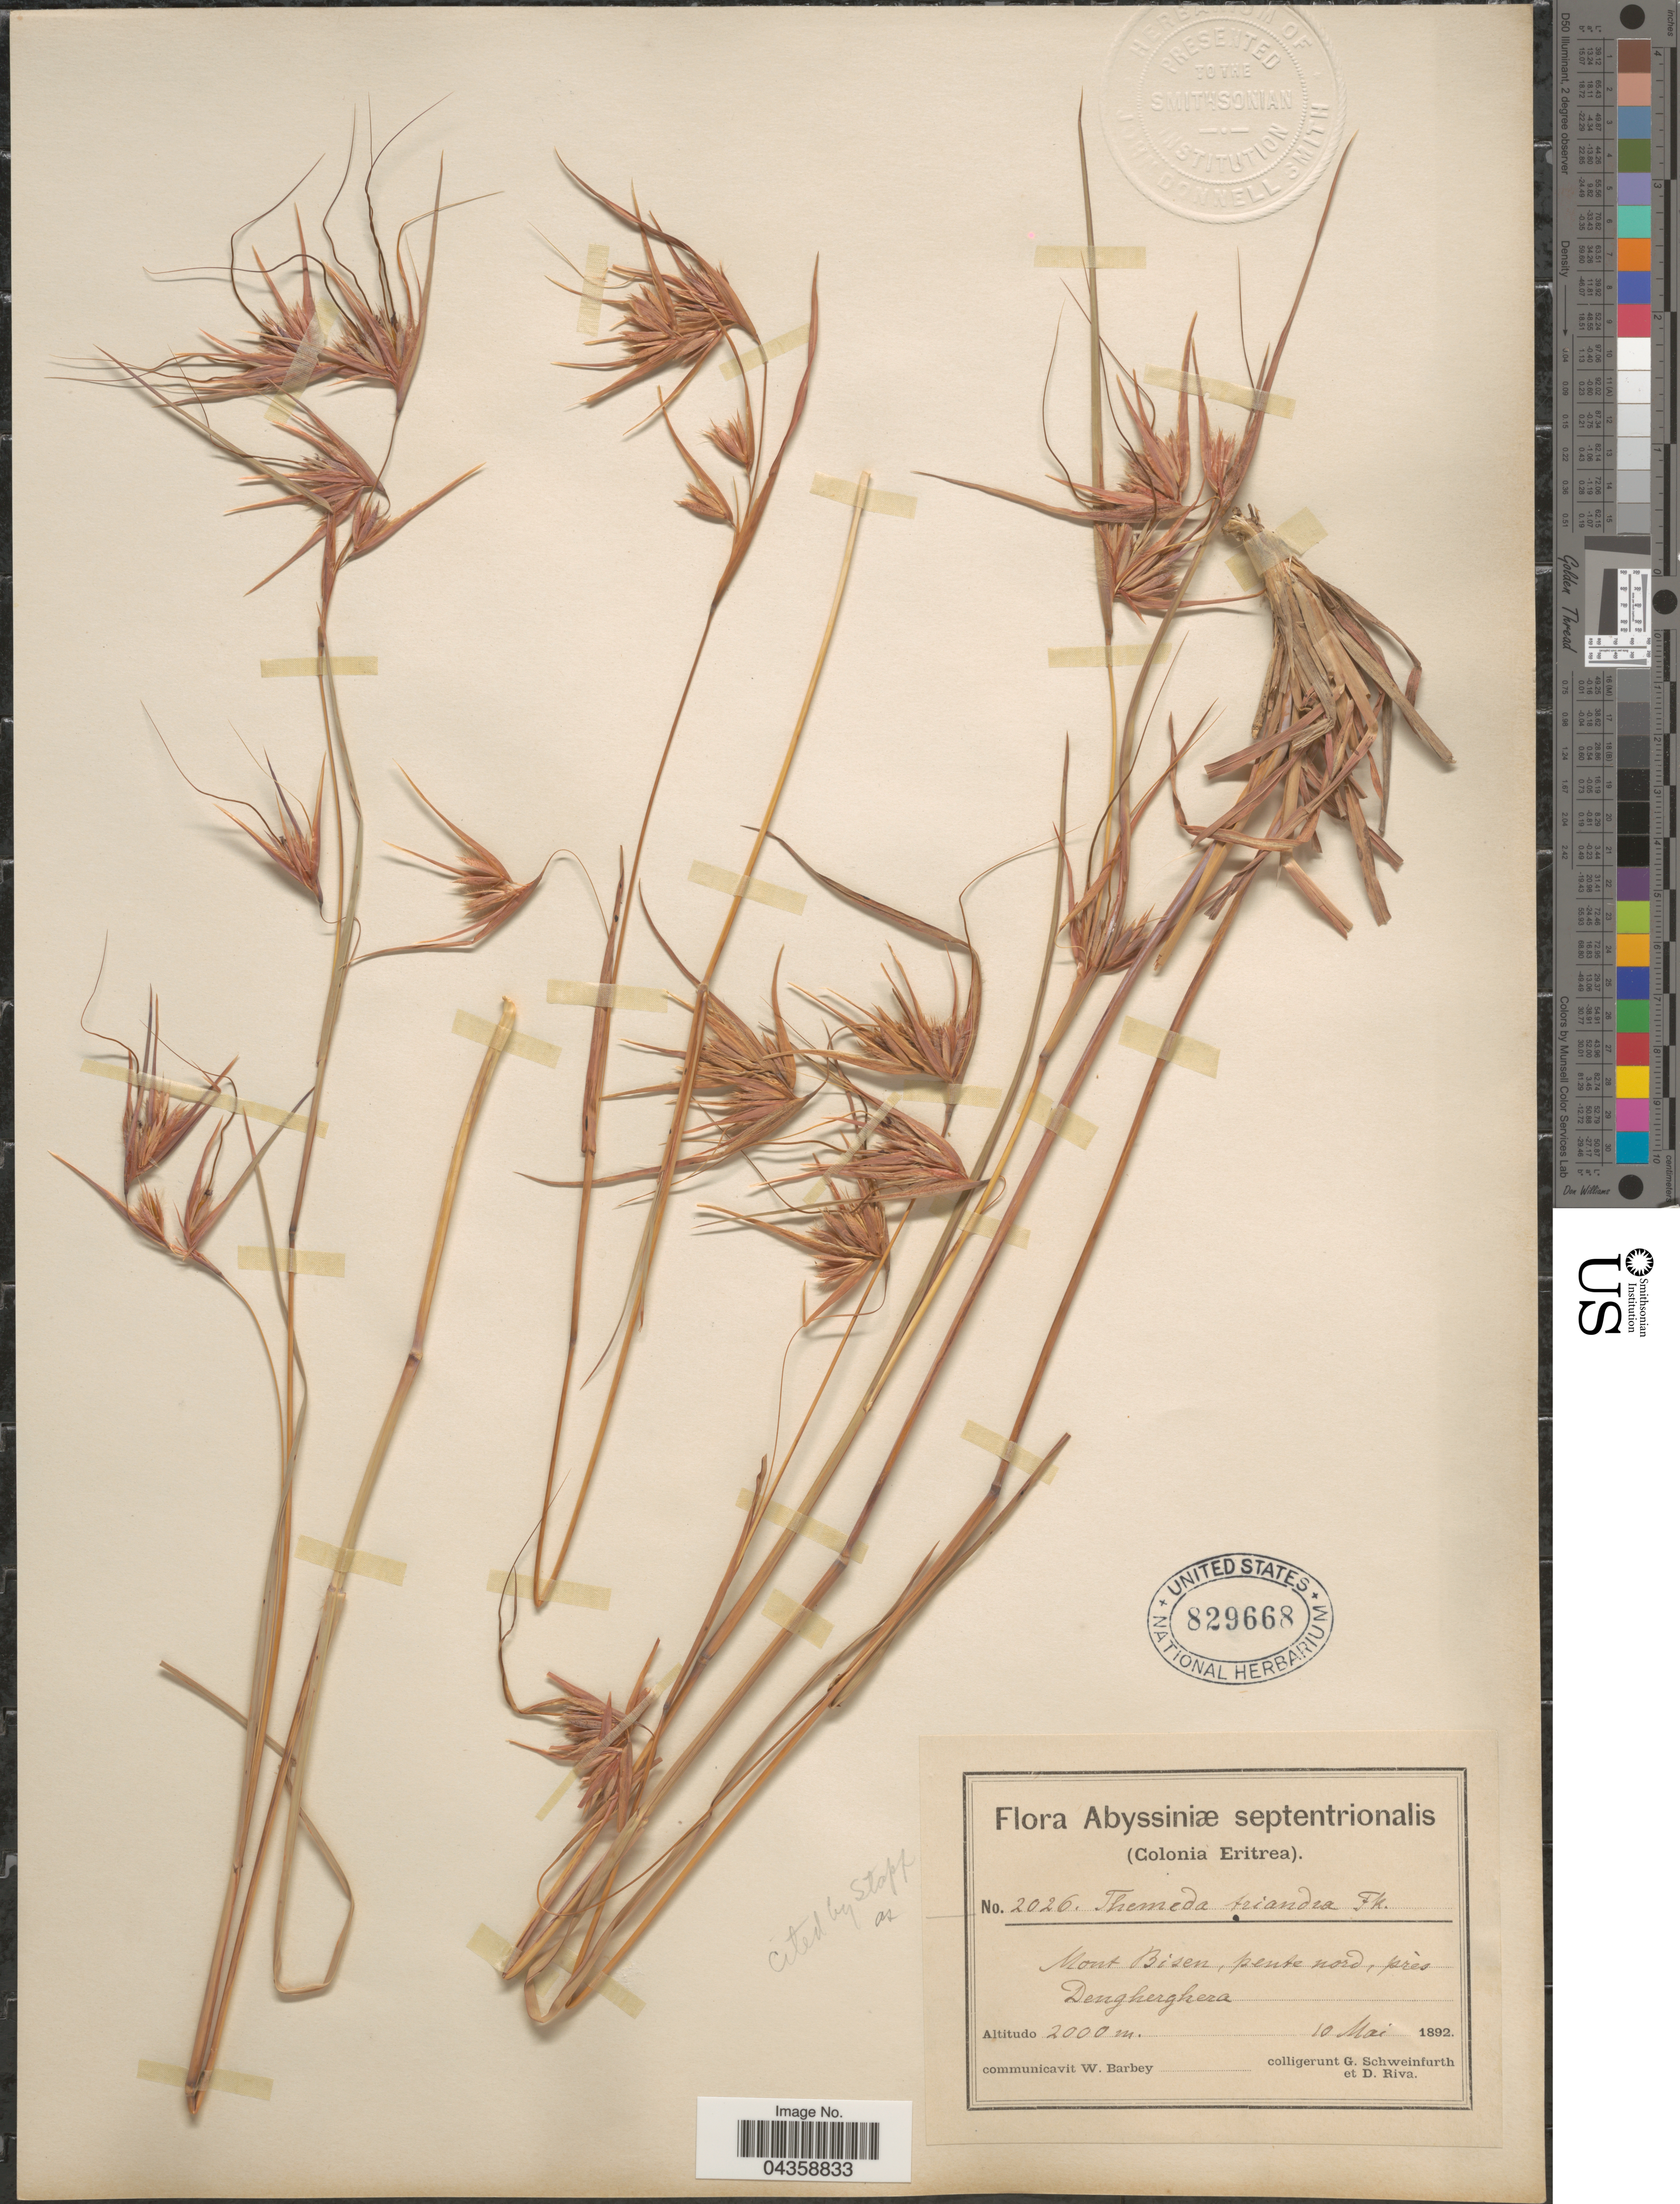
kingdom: Plantae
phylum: Tracheophyta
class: Liliopsida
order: Poales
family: Poaceae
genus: Themeda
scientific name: Themeda triandra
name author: Forssk.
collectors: G. A. Schweinfurth (herbarium) & D. Riva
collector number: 2026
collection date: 1892-05-10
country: Eritrea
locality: Abyssiniæ septentrionalis. (Colonia Eritrea). Mont Bise, pente nord, près Dengherghera.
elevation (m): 2000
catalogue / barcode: US 829668